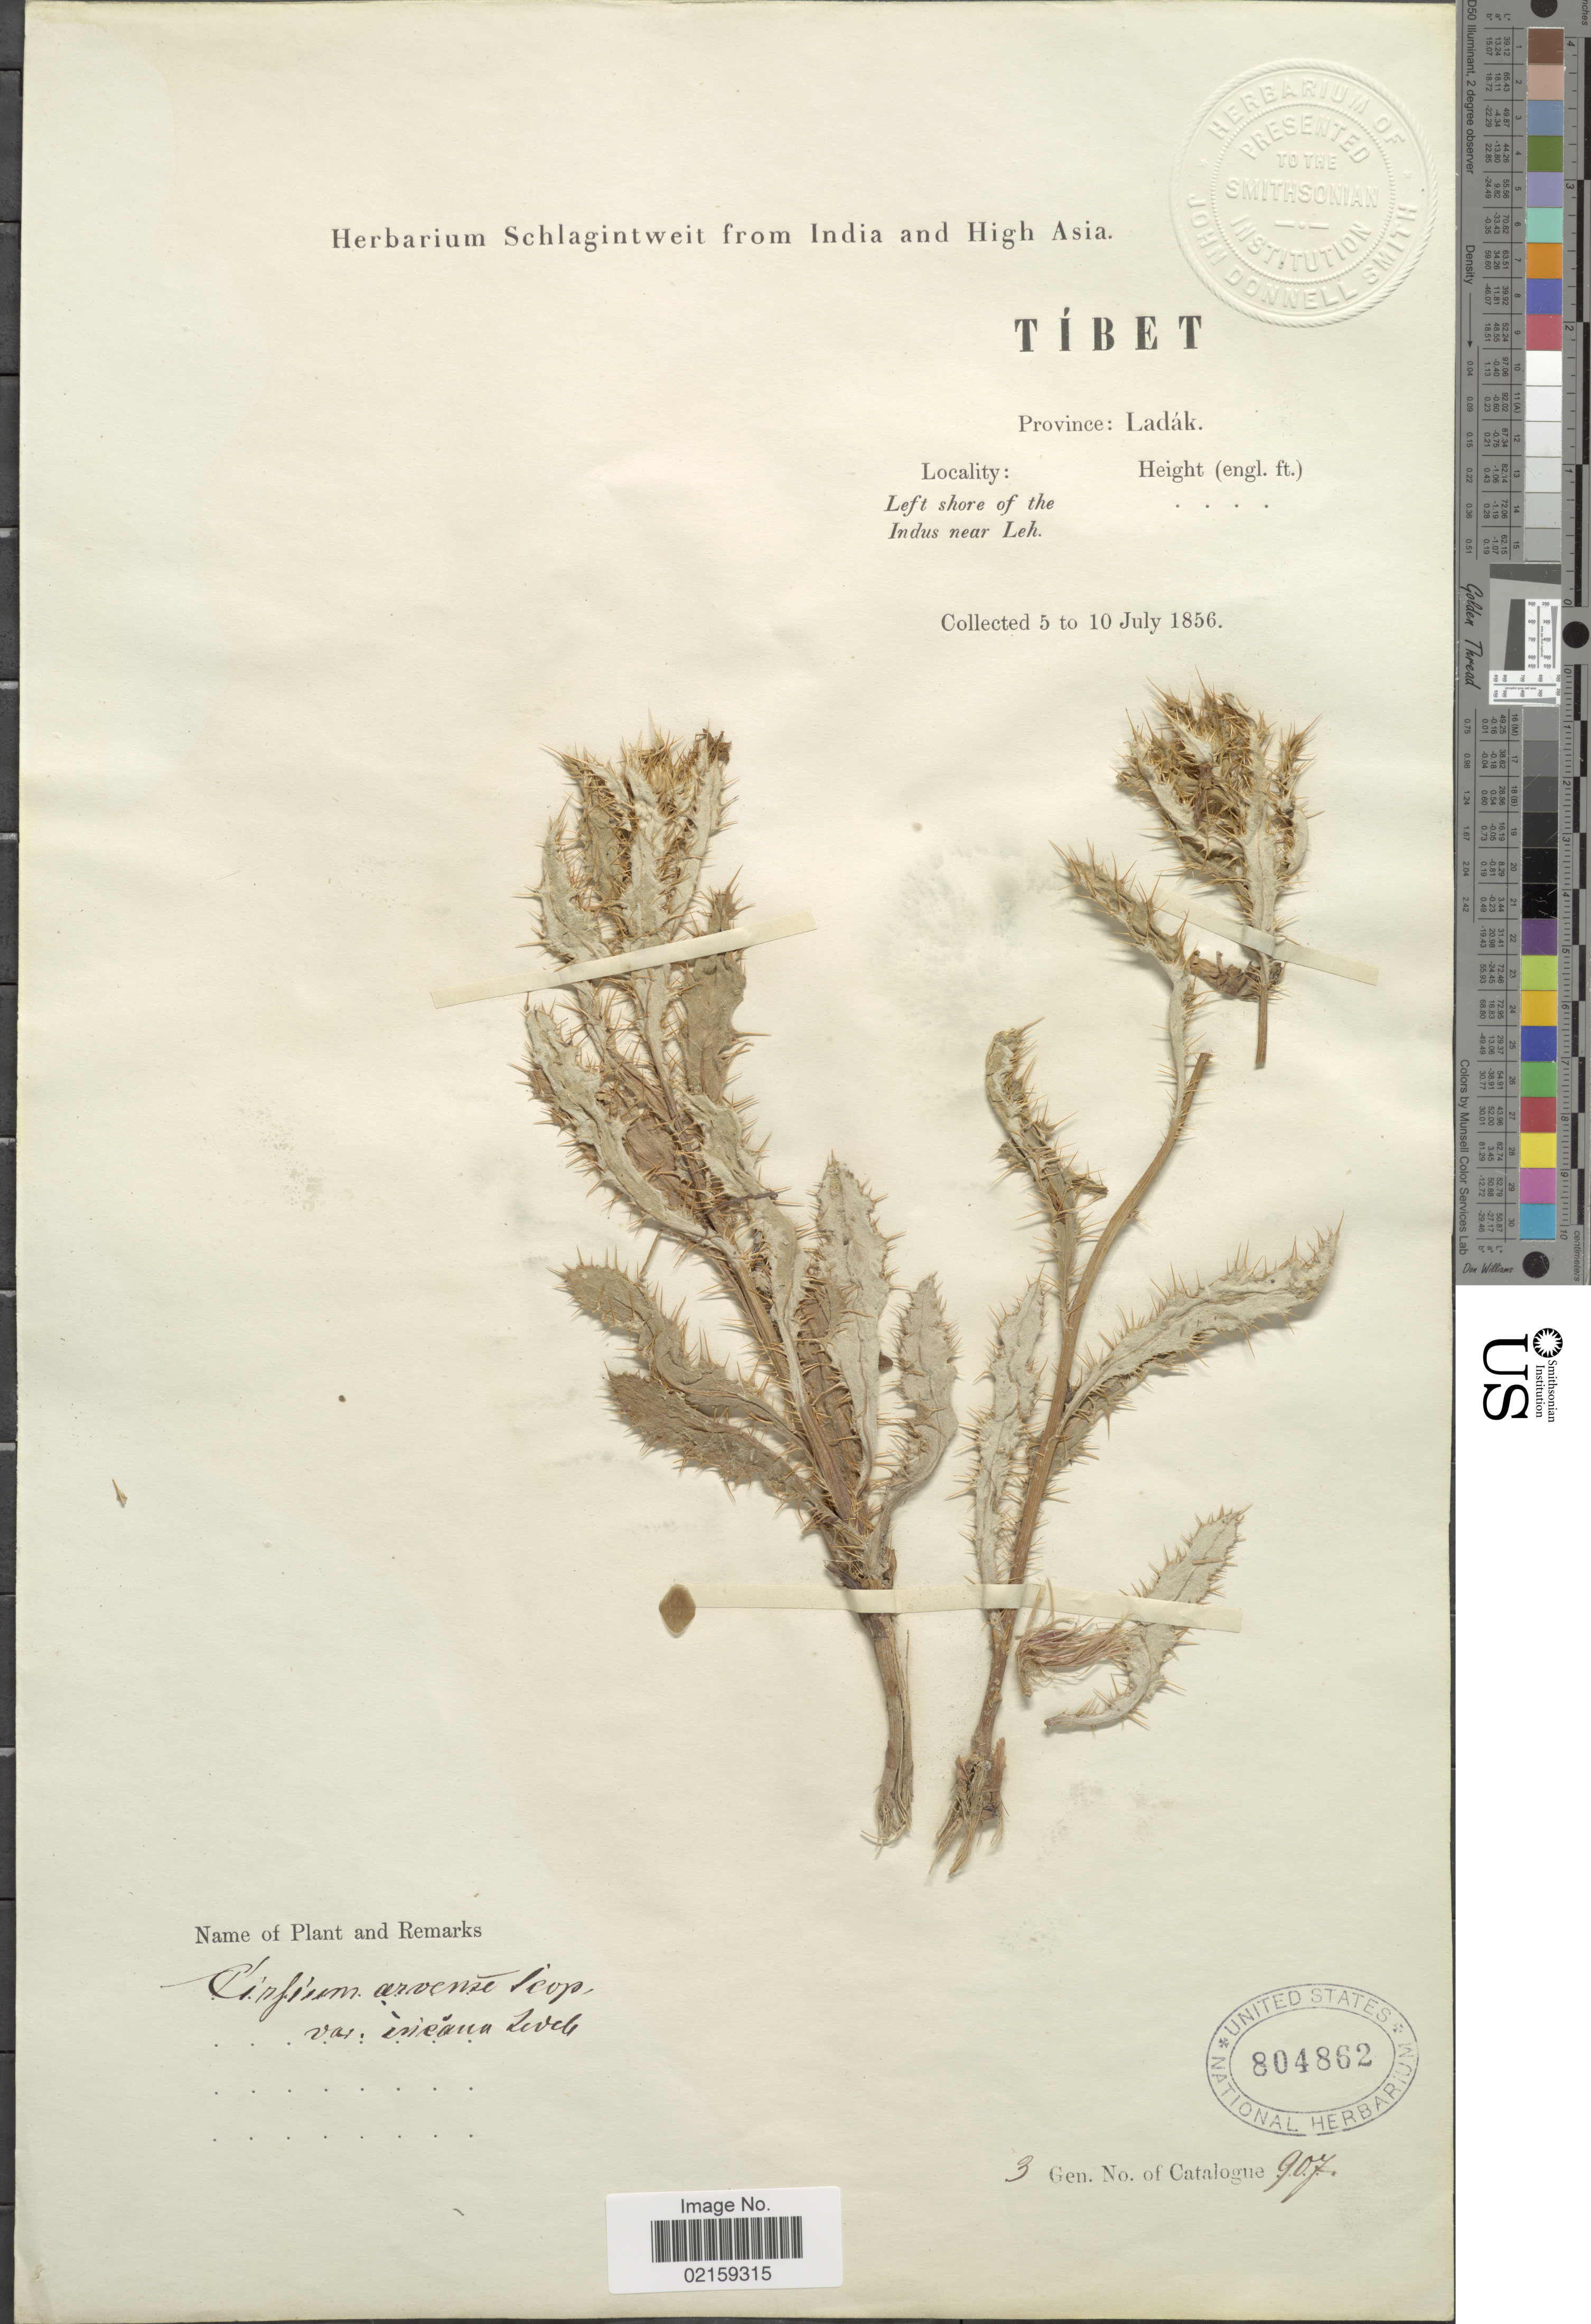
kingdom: Plantae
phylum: Tracheophyta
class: Magnoliopsida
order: Asterales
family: Asteraceae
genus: Cirsium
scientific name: Cirsium arvense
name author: (L.) Scop.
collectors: ex herb. Schlagintweit from India and High Asia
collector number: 907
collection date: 1856-07-05/1856-07-10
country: India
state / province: Ladakh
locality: Tibet. Province: Ladak. Left shore of the Indus near Leh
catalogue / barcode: US 804862